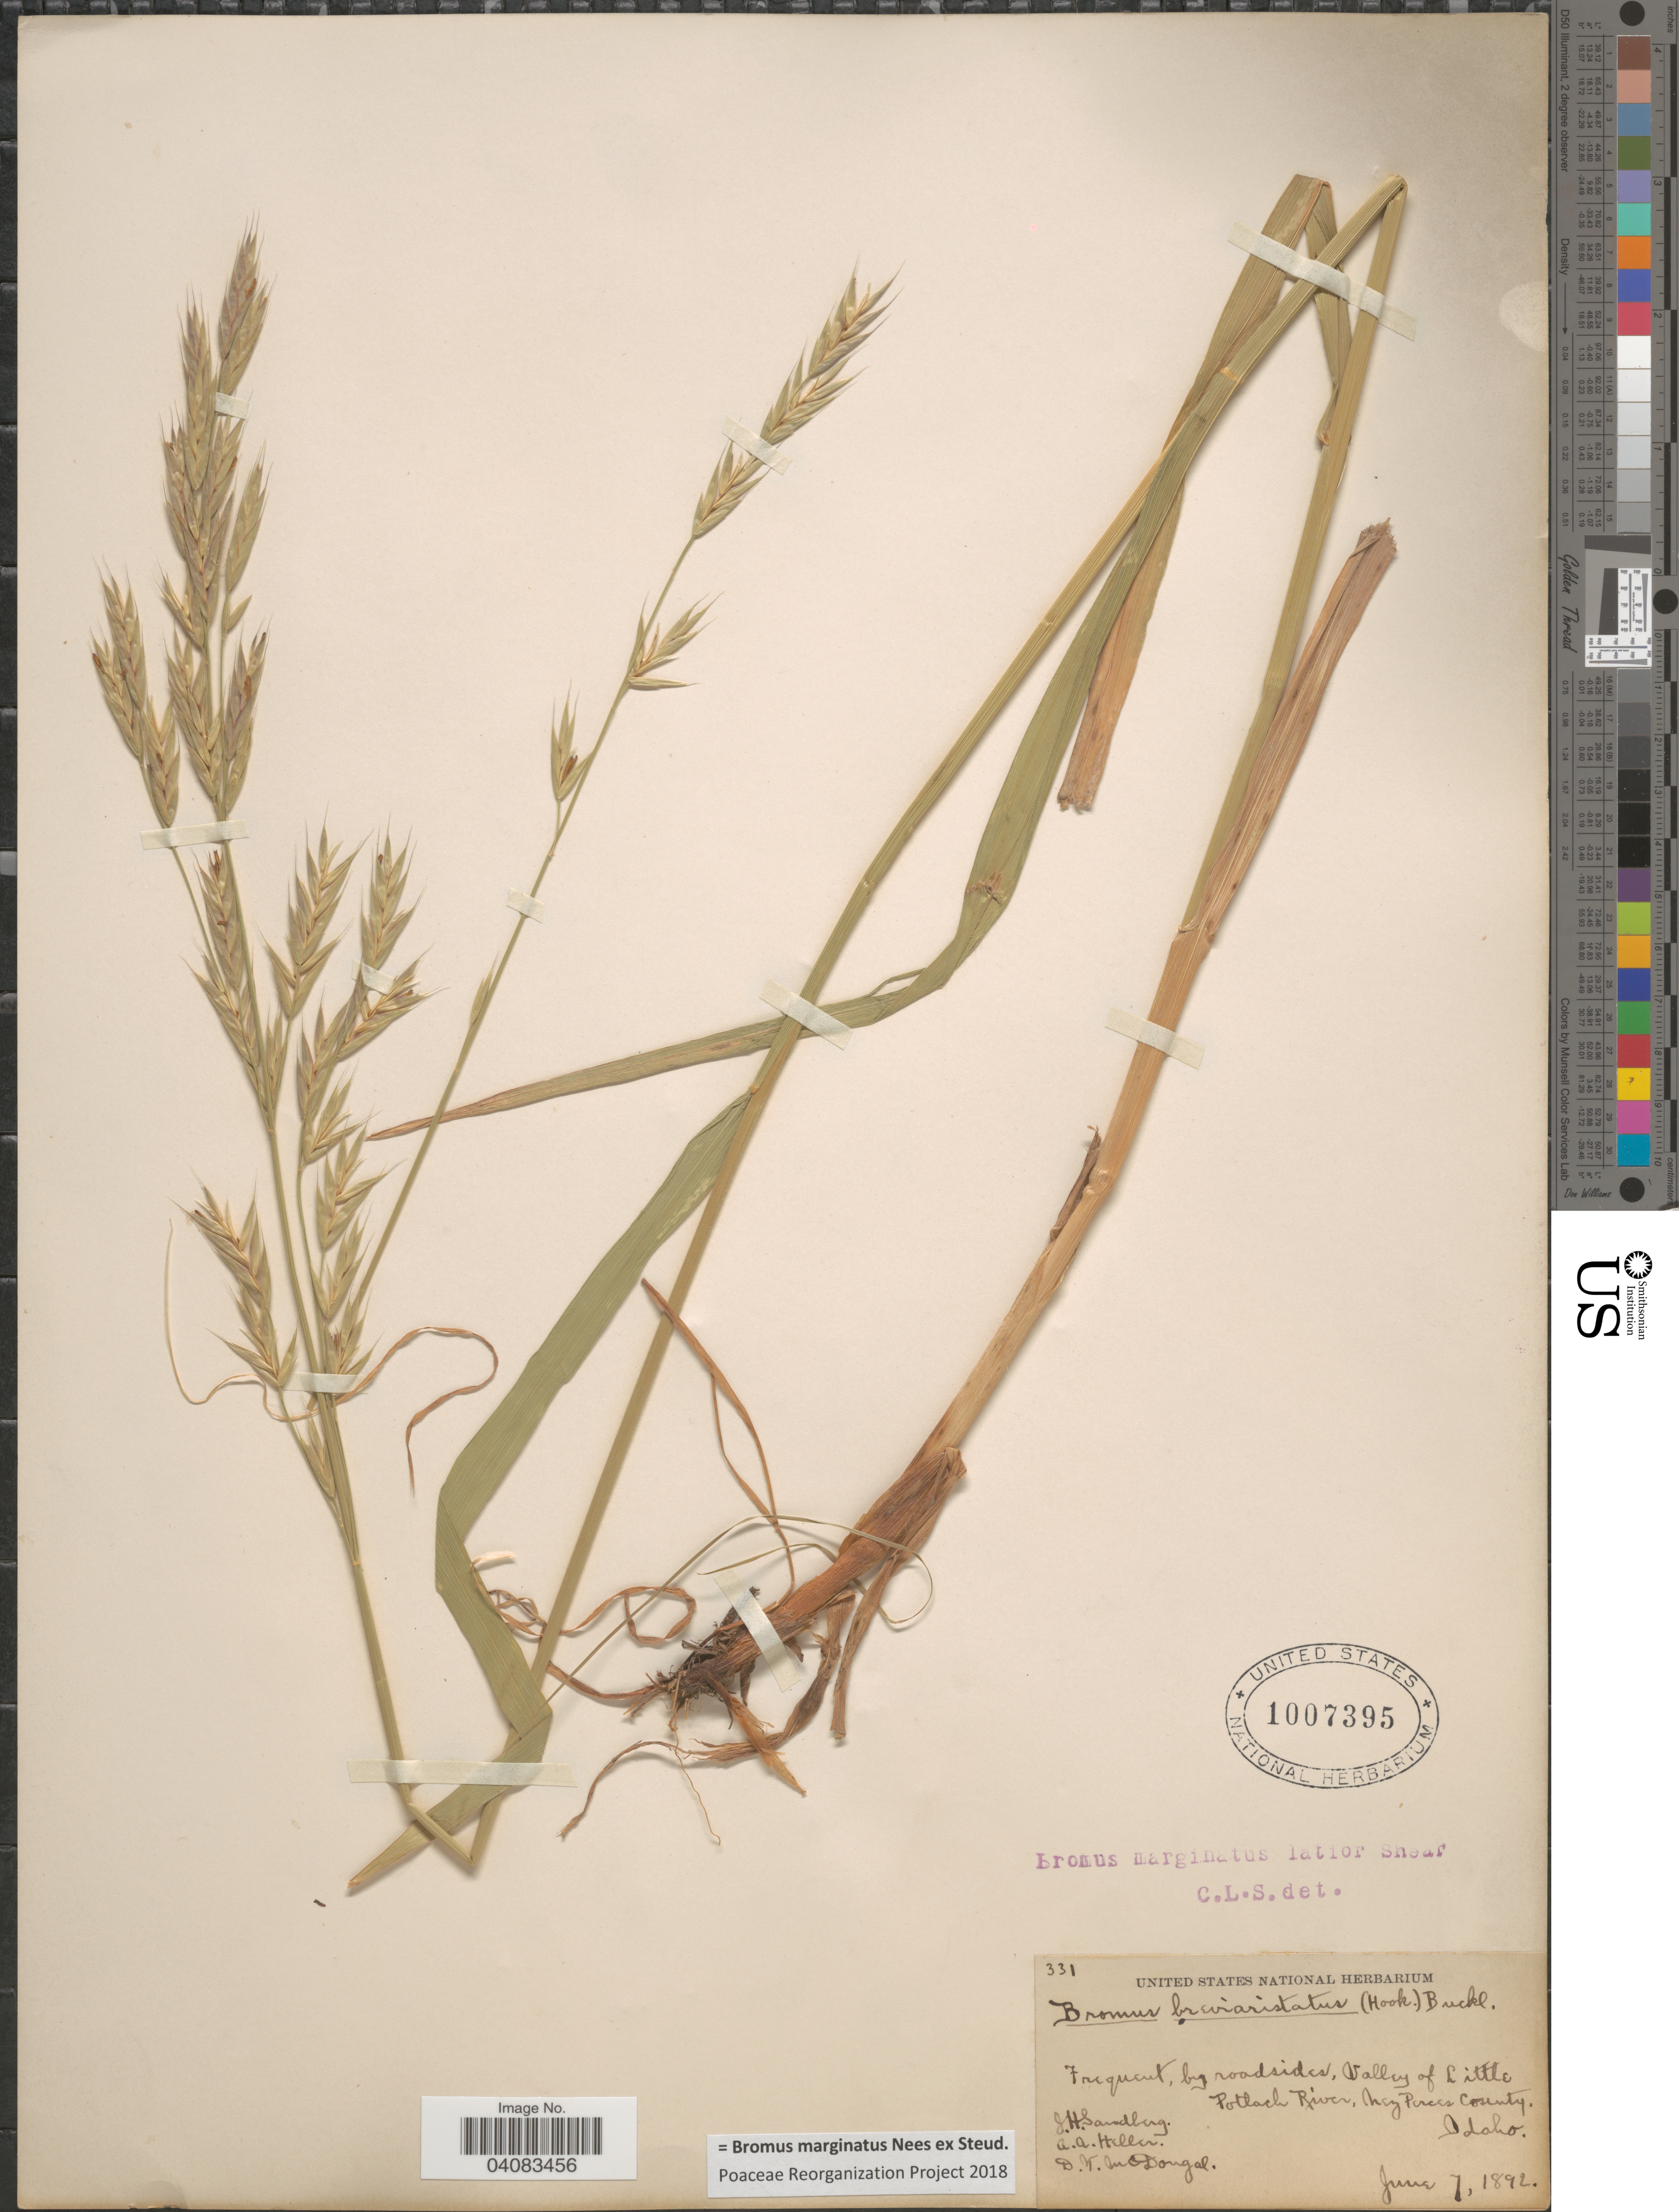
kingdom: Plantae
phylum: Tracheophyta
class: Liliopsida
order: Poales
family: Poaceae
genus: Bromus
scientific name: Bromus marginatus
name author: Nees ex Steud.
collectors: J. H. Sandberg, A. A. Heller & D. McDougal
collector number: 331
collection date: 1892-06-07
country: United States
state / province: Idaho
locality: By roadsides, Valley of Little Potlach River, Nez Perces County.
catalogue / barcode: US 1007395